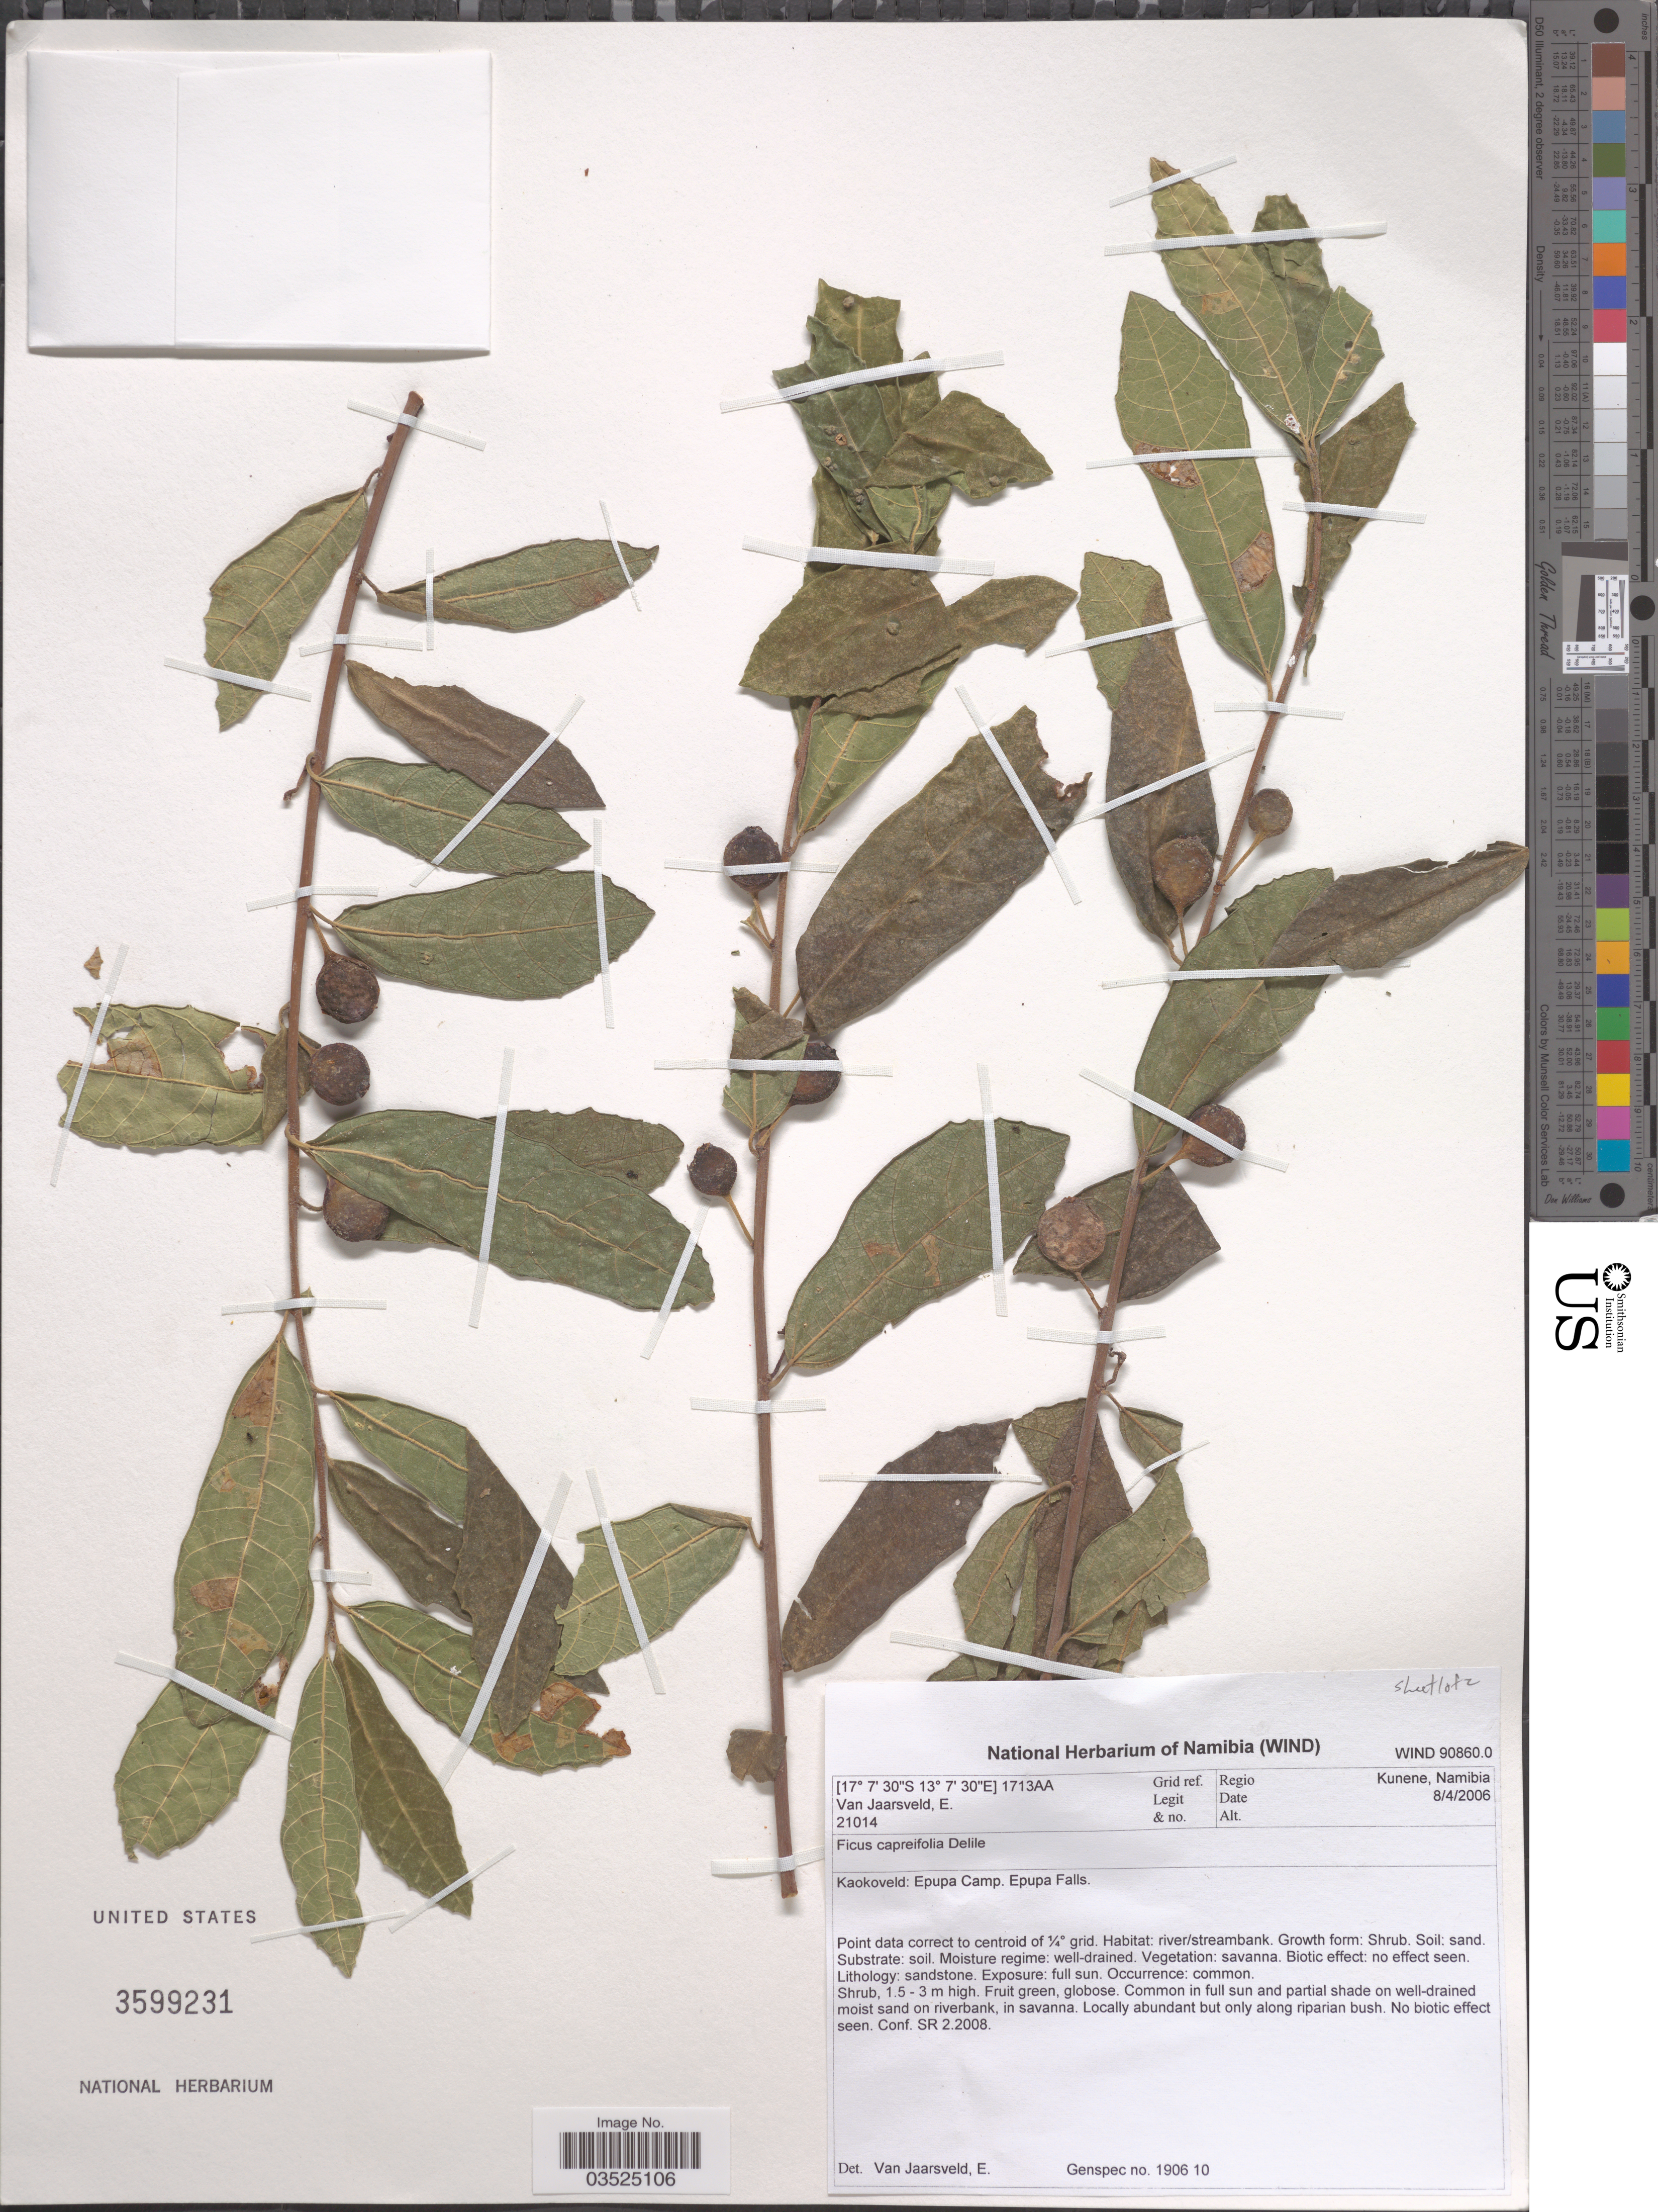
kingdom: Plantae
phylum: Tracheophyta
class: Magnoliopsida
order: Rosales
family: Moraceae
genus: Ficus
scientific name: Ficus capreifolia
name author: Delile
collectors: E. van Jaarsveld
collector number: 21014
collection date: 2006-04-08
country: Namibia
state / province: Kunene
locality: Regio Kunene, Namibia. Grid ref. Legit & no. 1713AA. Kaokoveld: Epupa Camp. Epupa Falls.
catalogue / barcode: US 3599231